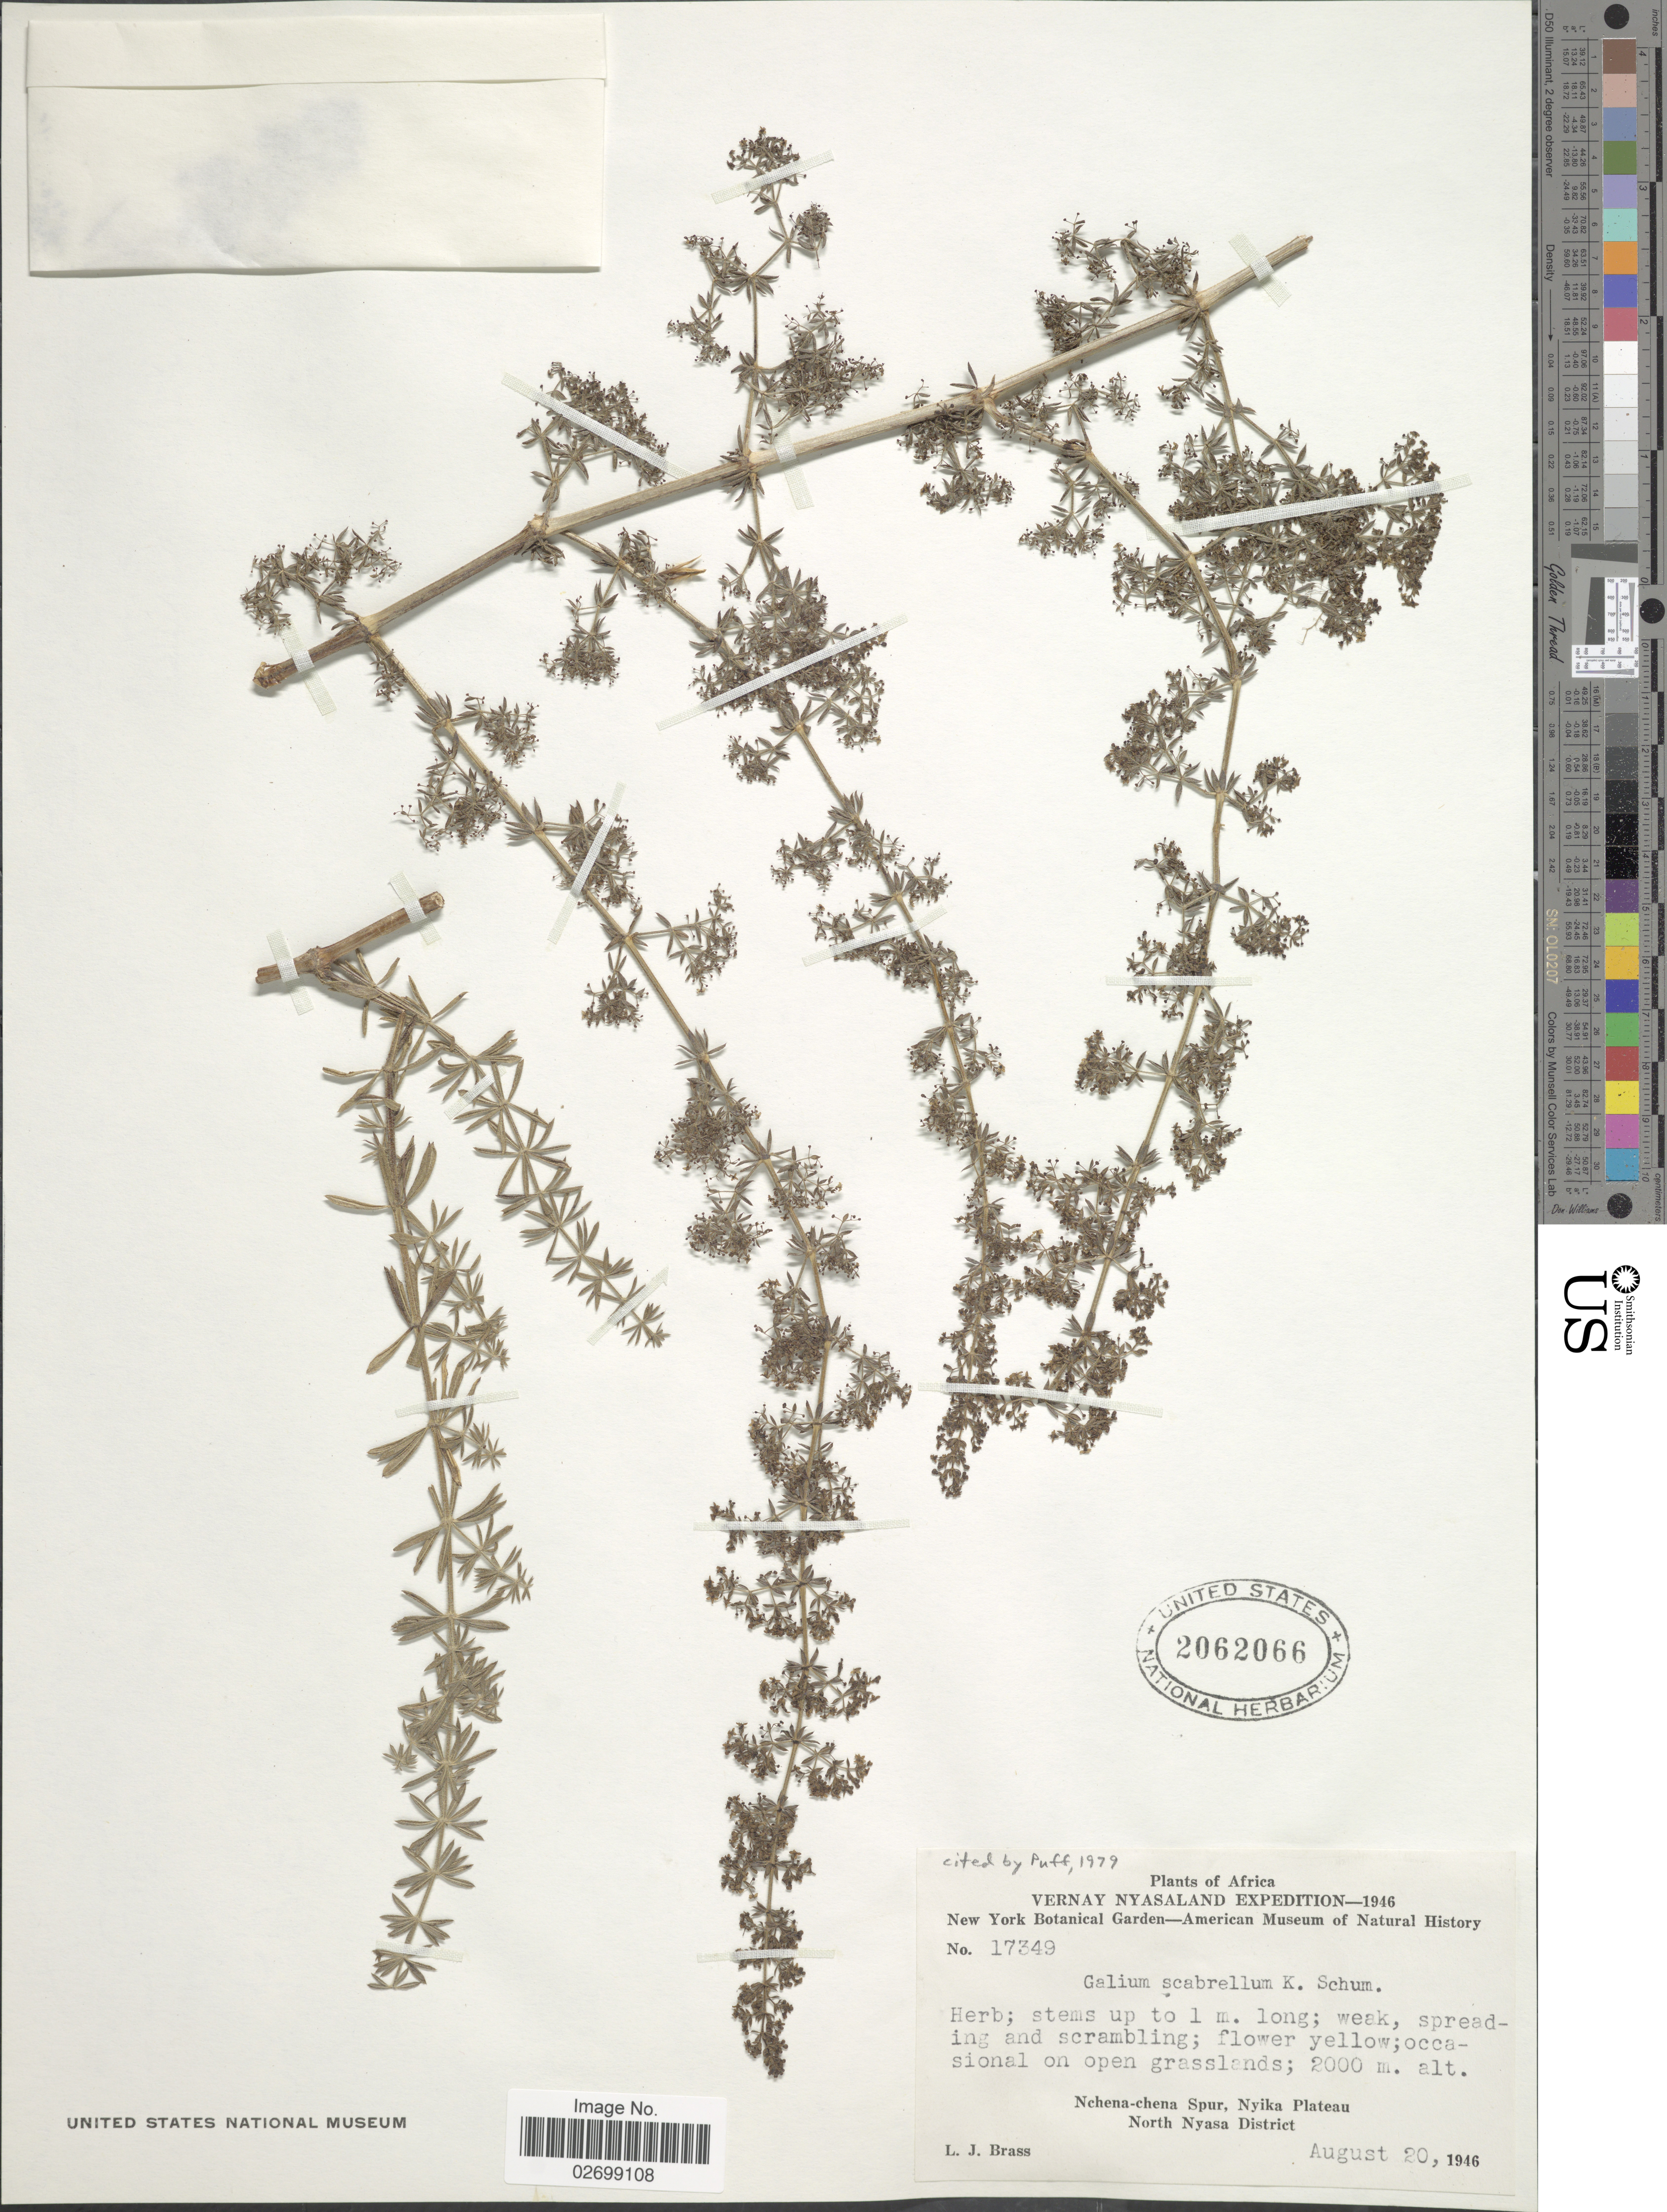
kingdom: Plantae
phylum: Tracheophyta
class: Magnoliopsida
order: Gentianales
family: Rubiaceae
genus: Galium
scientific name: Galium scabrellum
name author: K. Schum.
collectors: L. J. Brass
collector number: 17349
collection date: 1946-08-20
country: Malawi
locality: Vernay Nyasaland, on open grasslands, Nchena-chena Spur, Nyika Plateau, North Nyasa District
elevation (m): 2000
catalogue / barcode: US 2062066